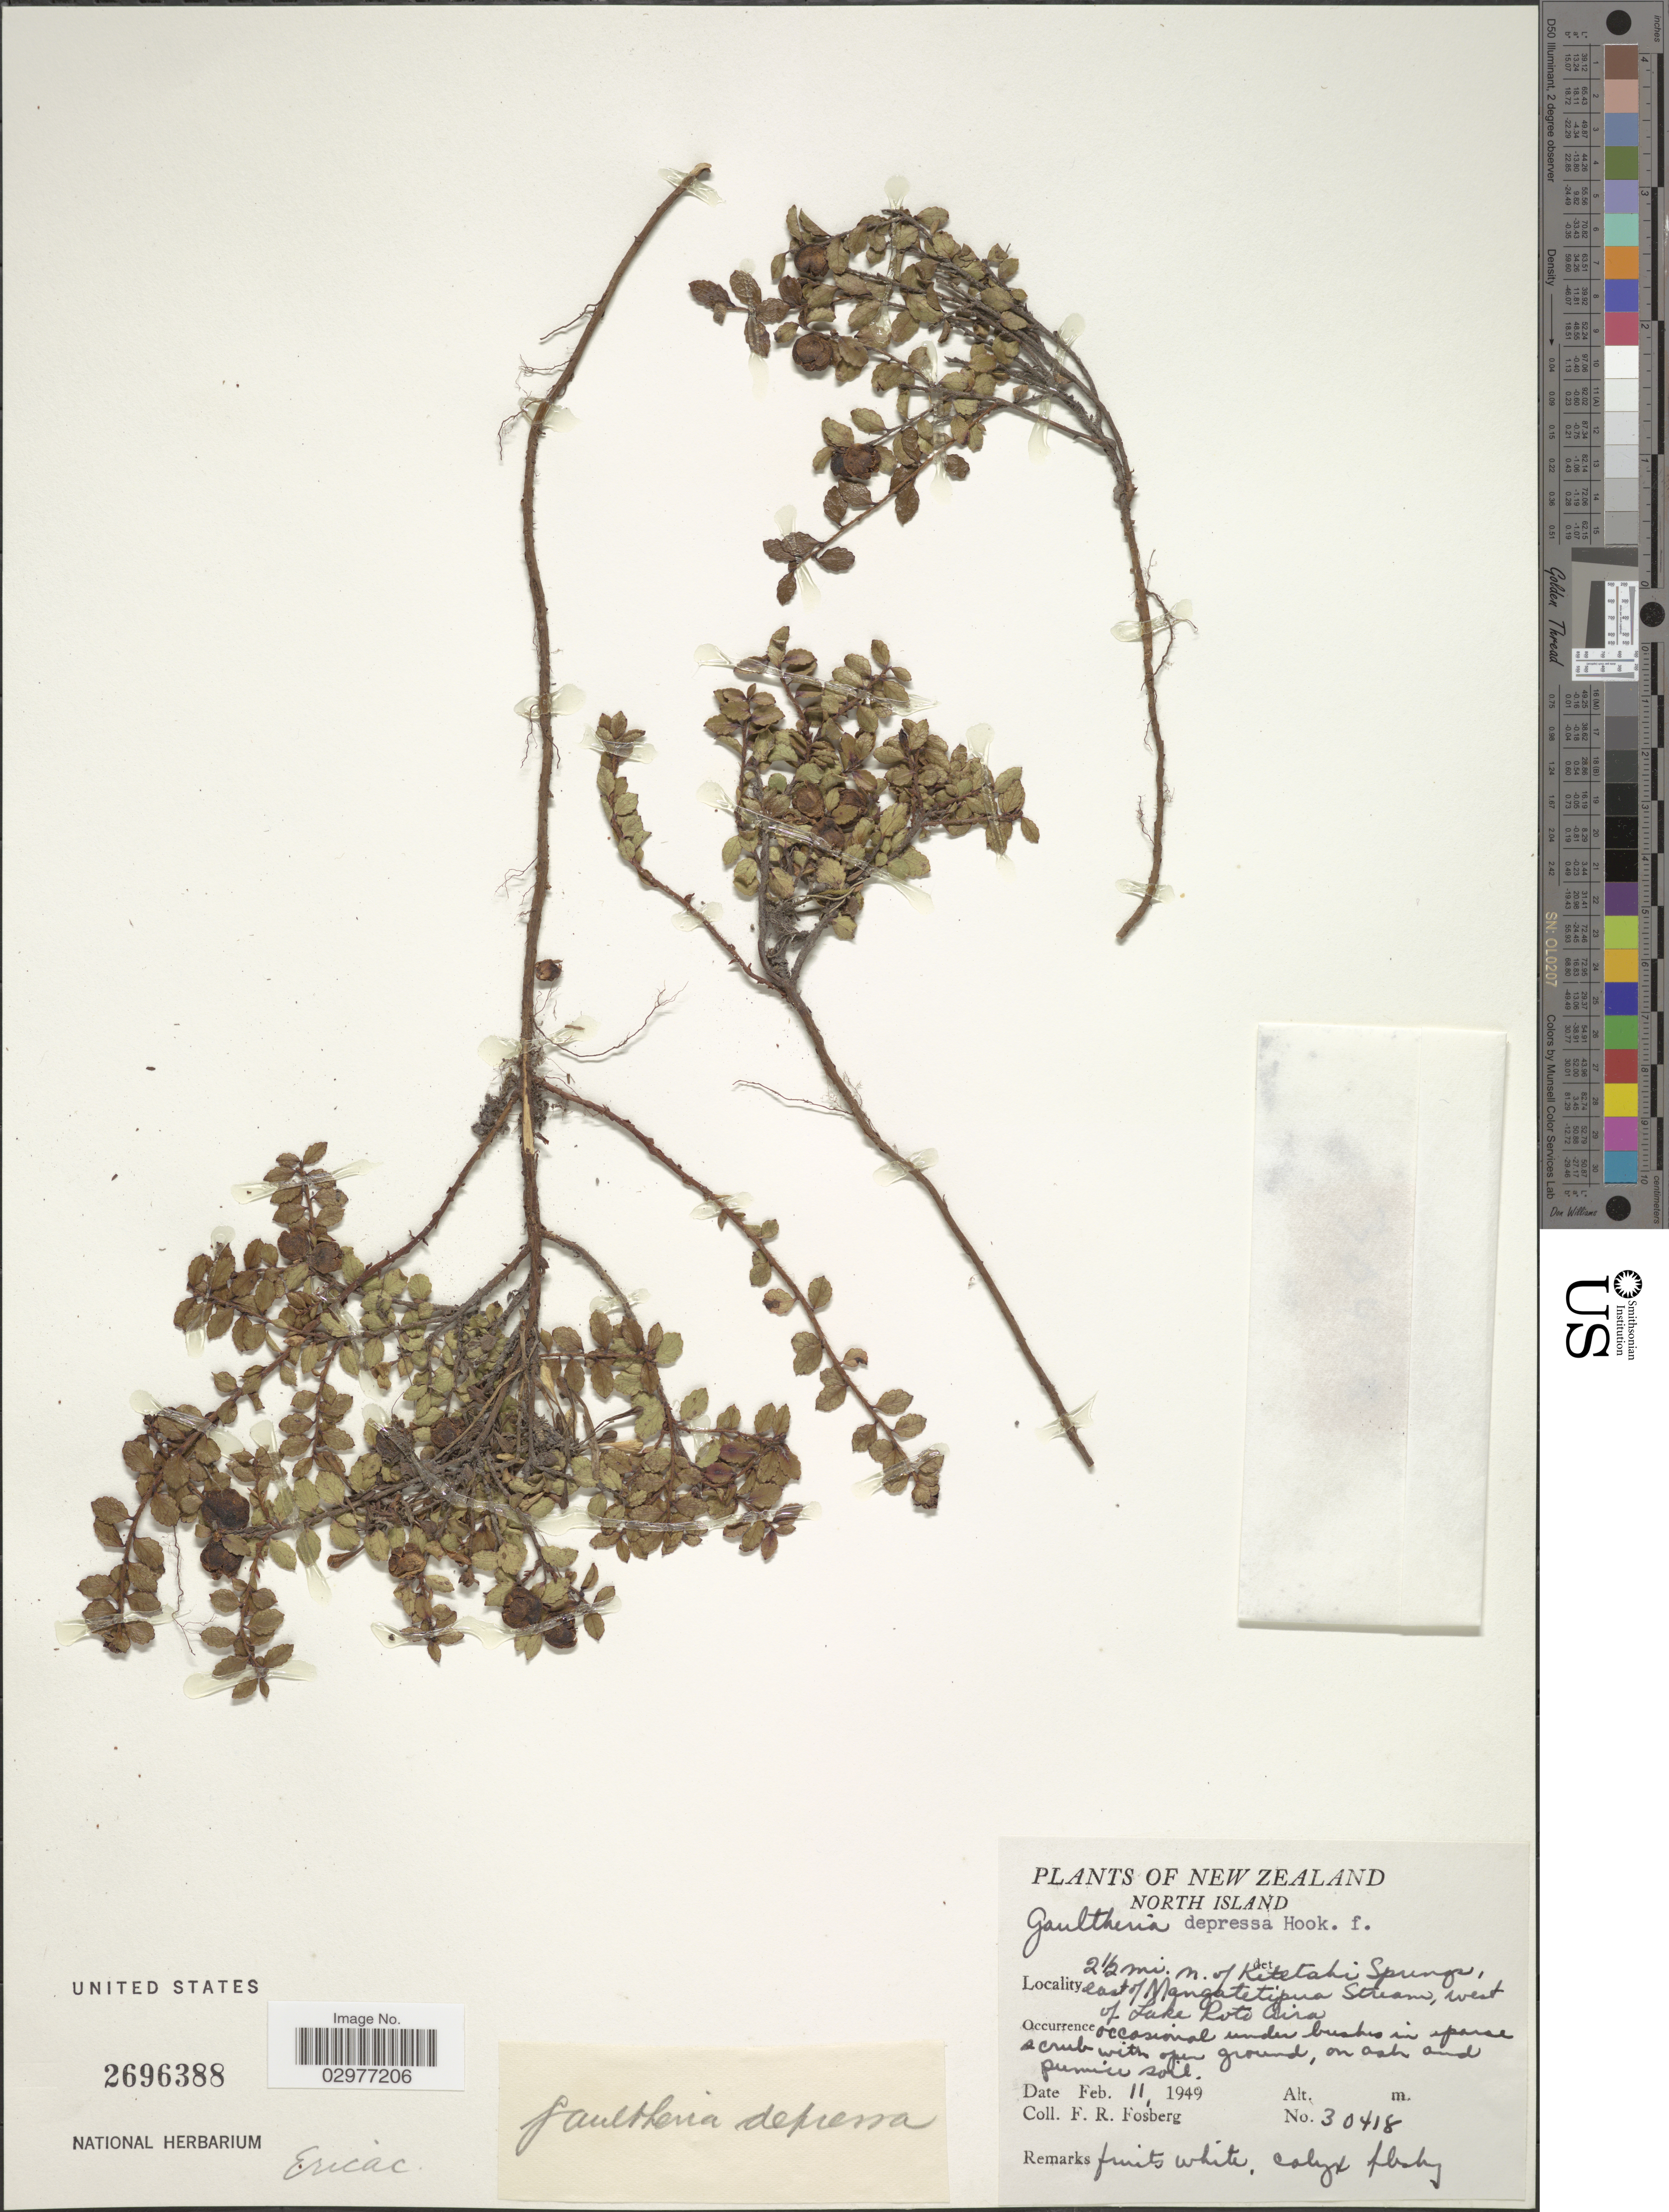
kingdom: Plantae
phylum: Tracheophyta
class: Magnoliopsida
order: Ericales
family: Ericaceae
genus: Gaultheria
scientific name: Gaultheria depressa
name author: Hook. f.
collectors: F. R. Fosberg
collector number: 30418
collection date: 1949-02-11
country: New Zealand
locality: North Island. 2½ mi. N. of Kitetaki Springs, east of Mangatetipua Stream, west of Lake Roto Aira.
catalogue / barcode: US 2696388